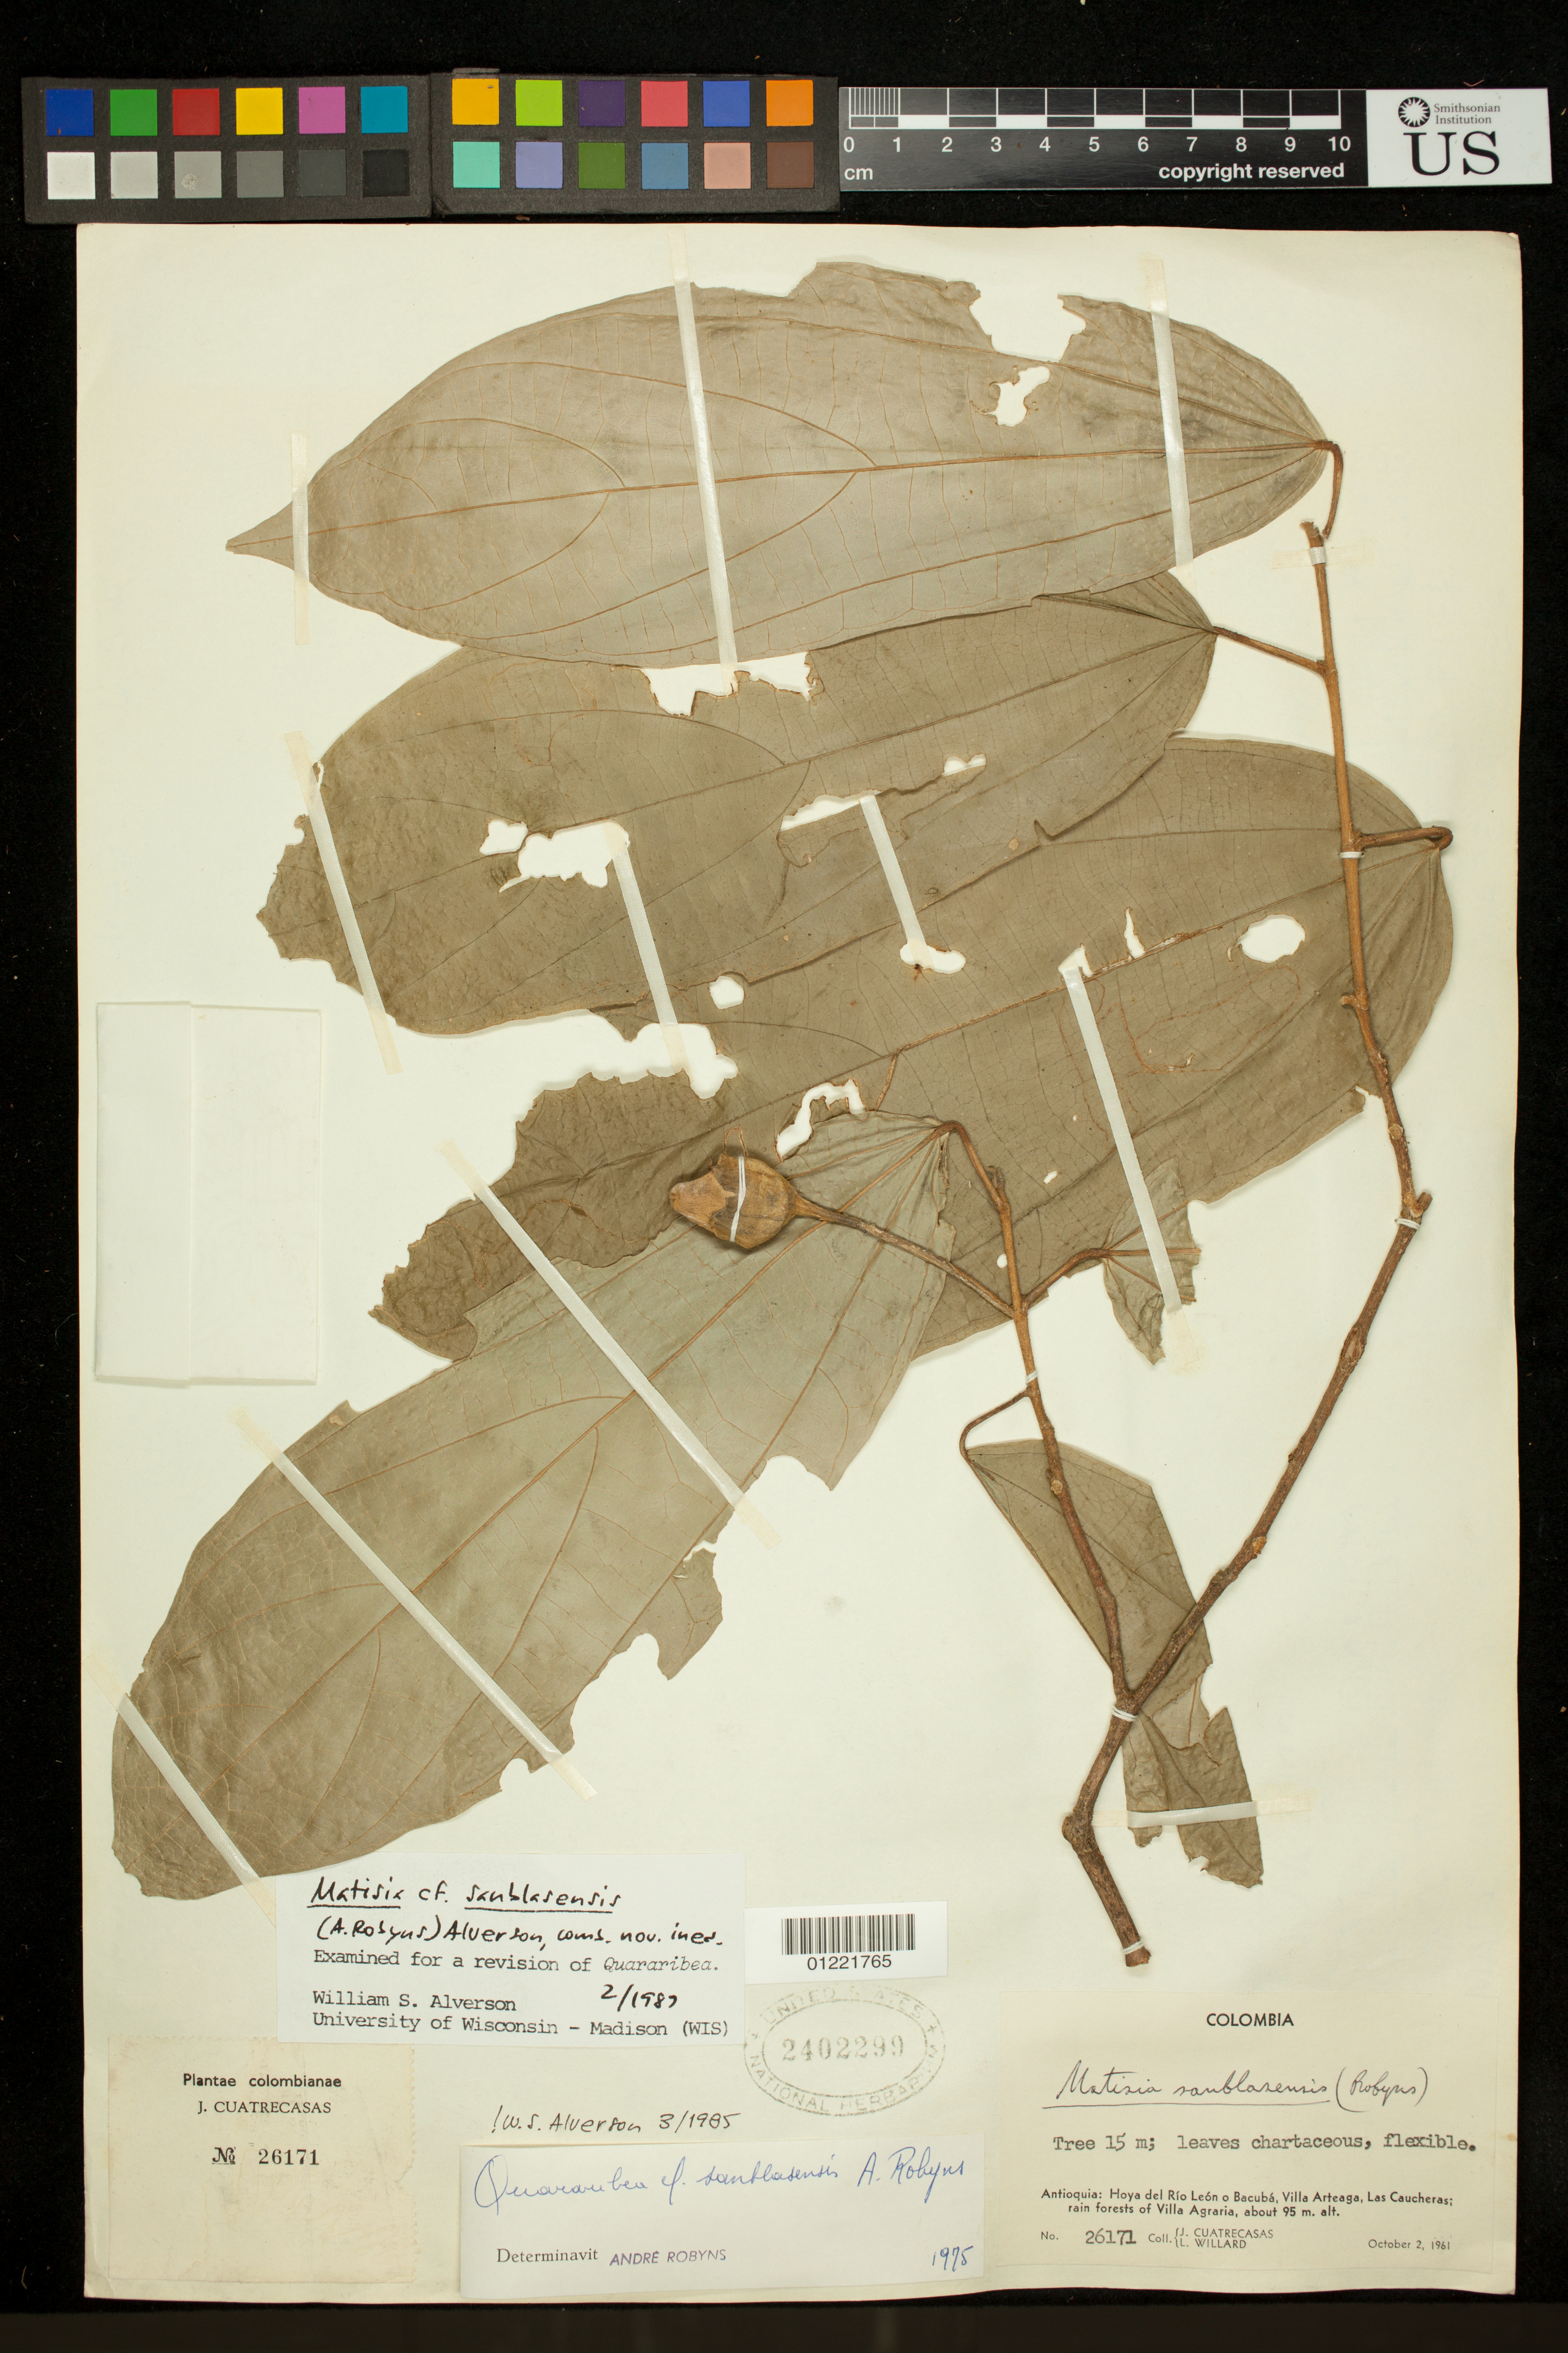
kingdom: Plantae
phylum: Tracheophyta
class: Magnoliopsida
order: Malvales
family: Malvaceae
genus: Matisia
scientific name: Matisia sanblasensis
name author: (A. Robyns) Cuatrec.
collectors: J. Cuatrecasas & L. Willard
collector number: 26171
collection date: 1961-10-02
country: Colombia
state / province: Antioquia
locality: Hoya del Rio Leon o Bacuba, Villa Arteaga, Las Caucheras; rain forests of Villa Agraria.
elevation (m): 95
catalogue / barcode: US 2402299